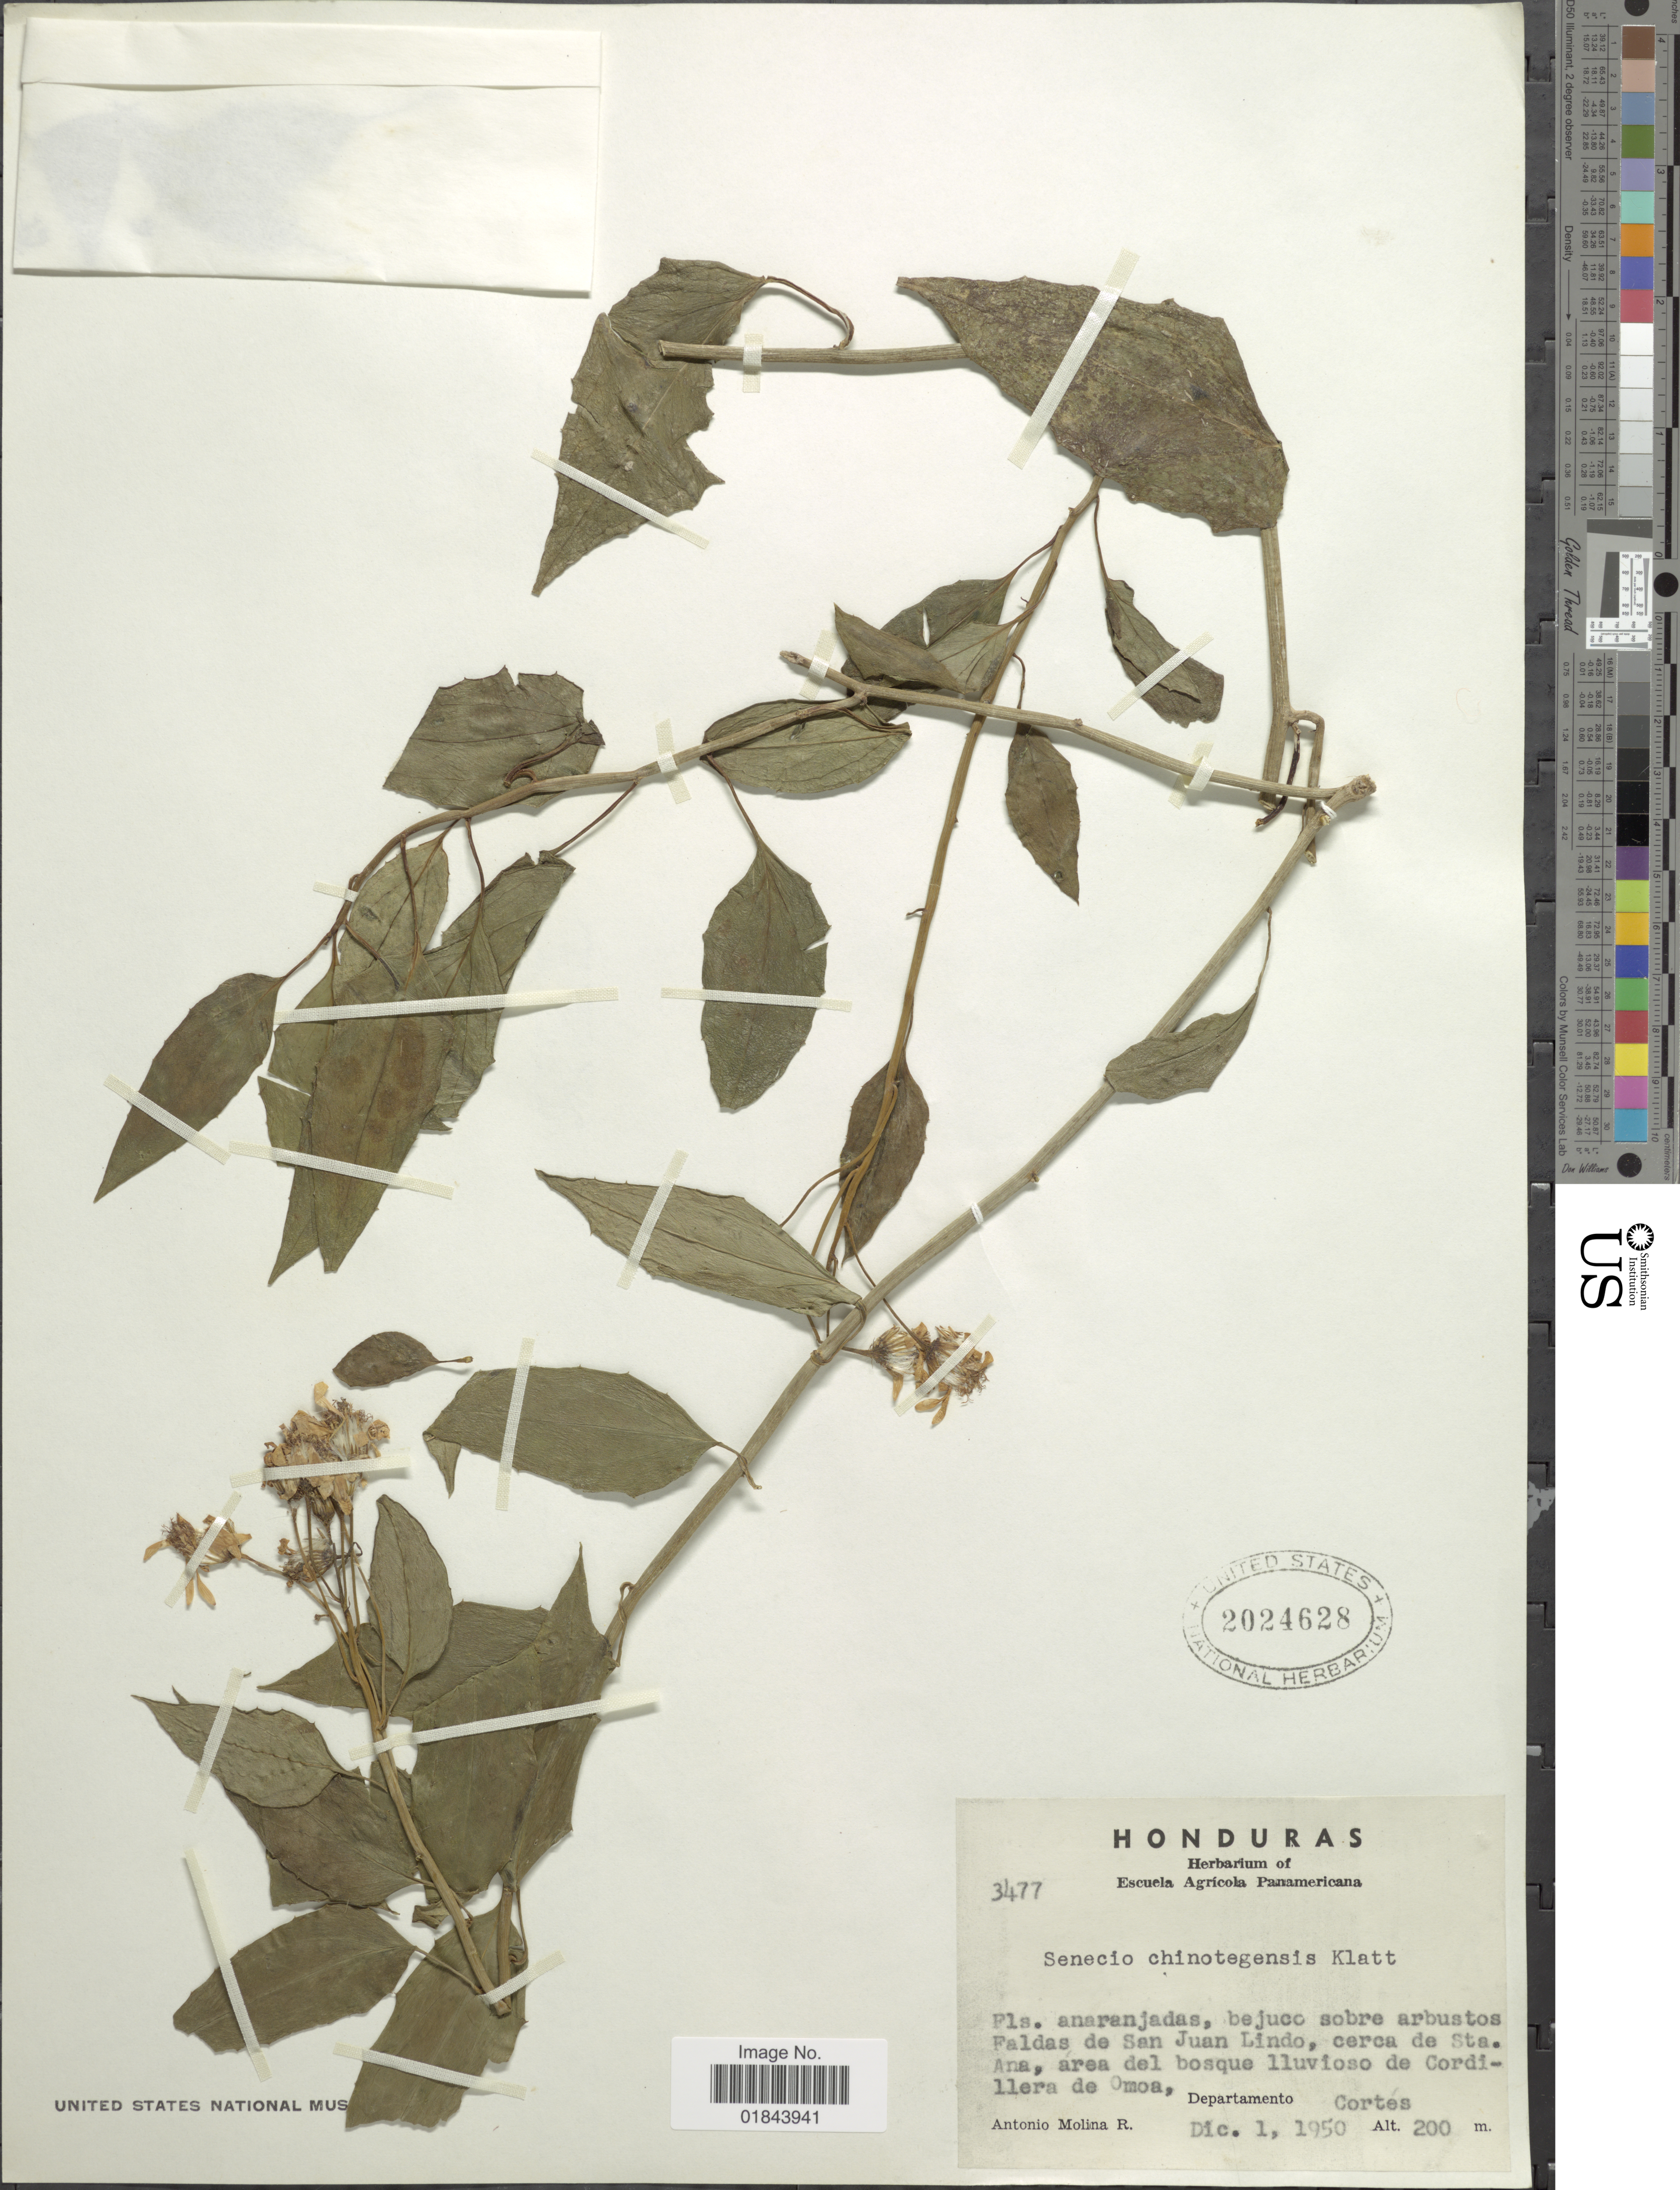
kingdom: Plantae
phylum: Tracheophyta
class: Magnoliopsida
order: Asterales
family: Asteraceae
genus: Pseudogynoxys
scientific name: Pseudogynoxys haenkei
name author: (DC.) Cabrera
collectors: A. Molina R.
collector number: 3477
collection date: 1950-12-01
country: Honduras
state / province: Cortés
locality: Faldas de San Juan Lindo, cerca de Sta. Ana, area del bosque lluvioso de Cordillera de Omoa, Departmento Cortes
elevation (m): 200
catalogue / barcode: US 2024628